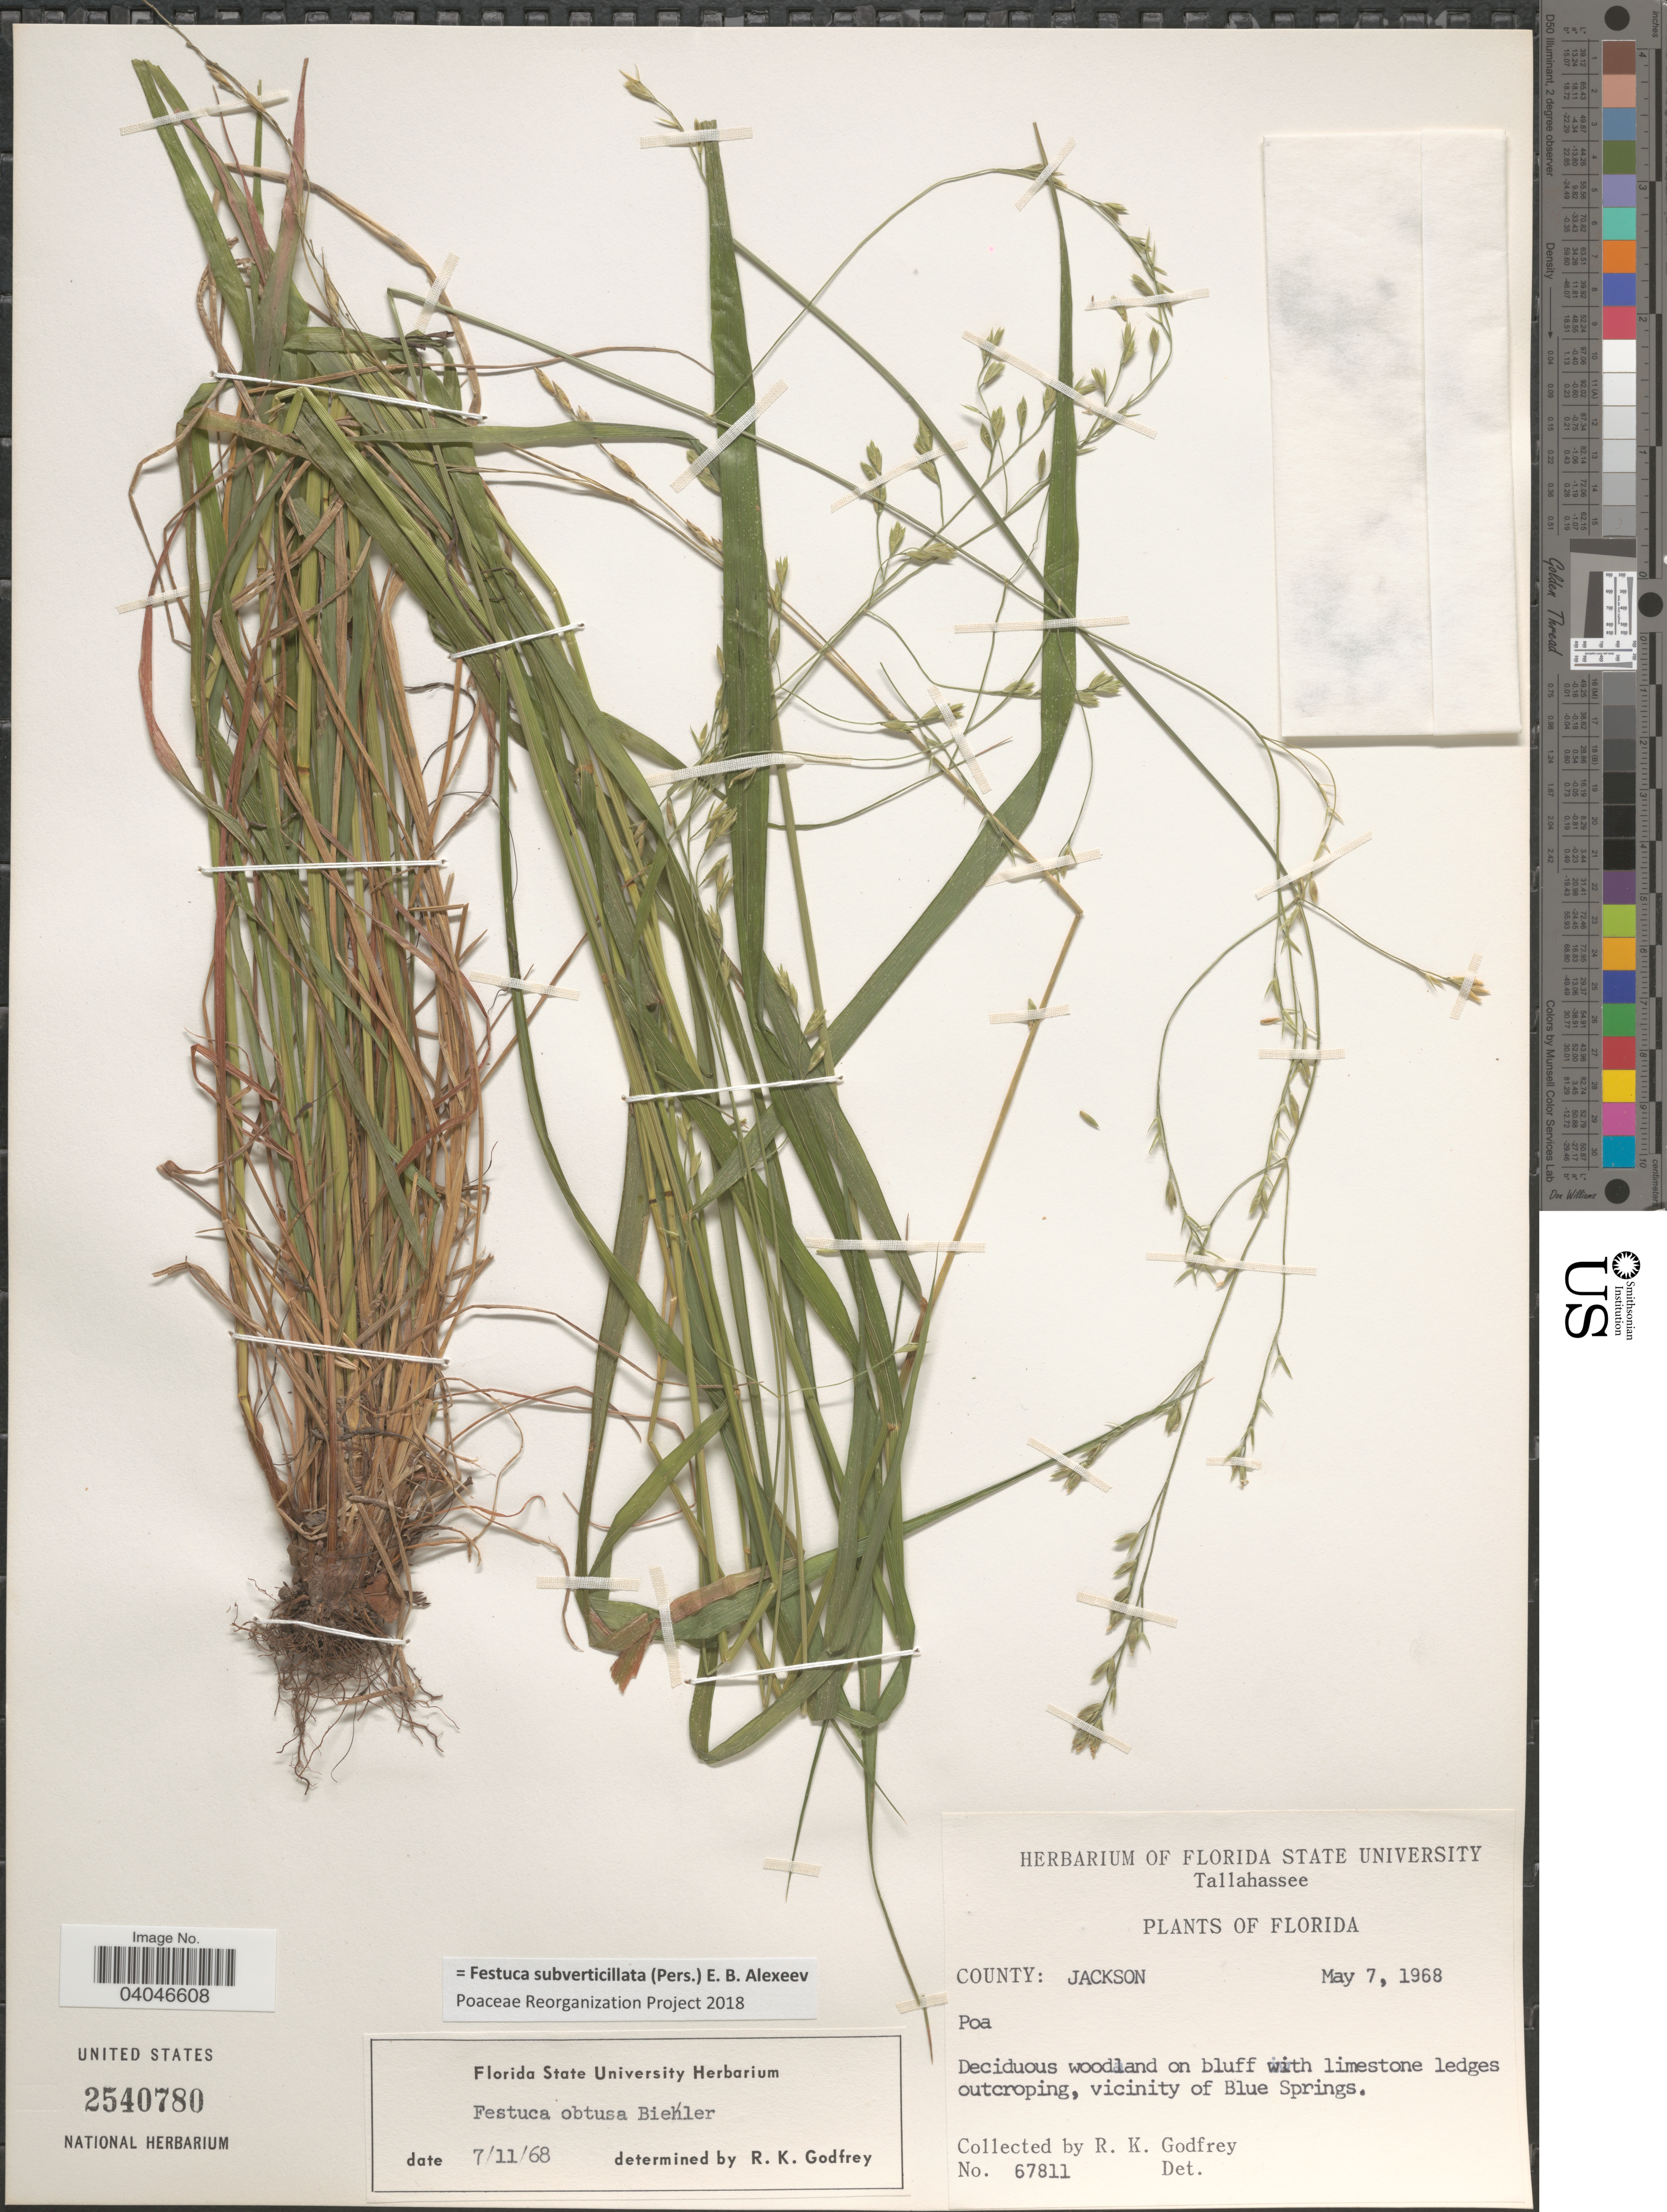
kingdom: Plantae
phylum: Tracheophyta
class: Liliopsida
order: Poales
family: Poaceae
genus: Festuca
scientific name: Festuca subverticillata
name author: (Pers.) E.B. Alexeev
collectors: R. K. Godfrey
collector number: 67811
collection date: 1968-05-07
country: United States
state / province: Florida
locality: County: Jackson. Poa. Vicinity of Blue Springs.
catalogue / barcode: US 2540780